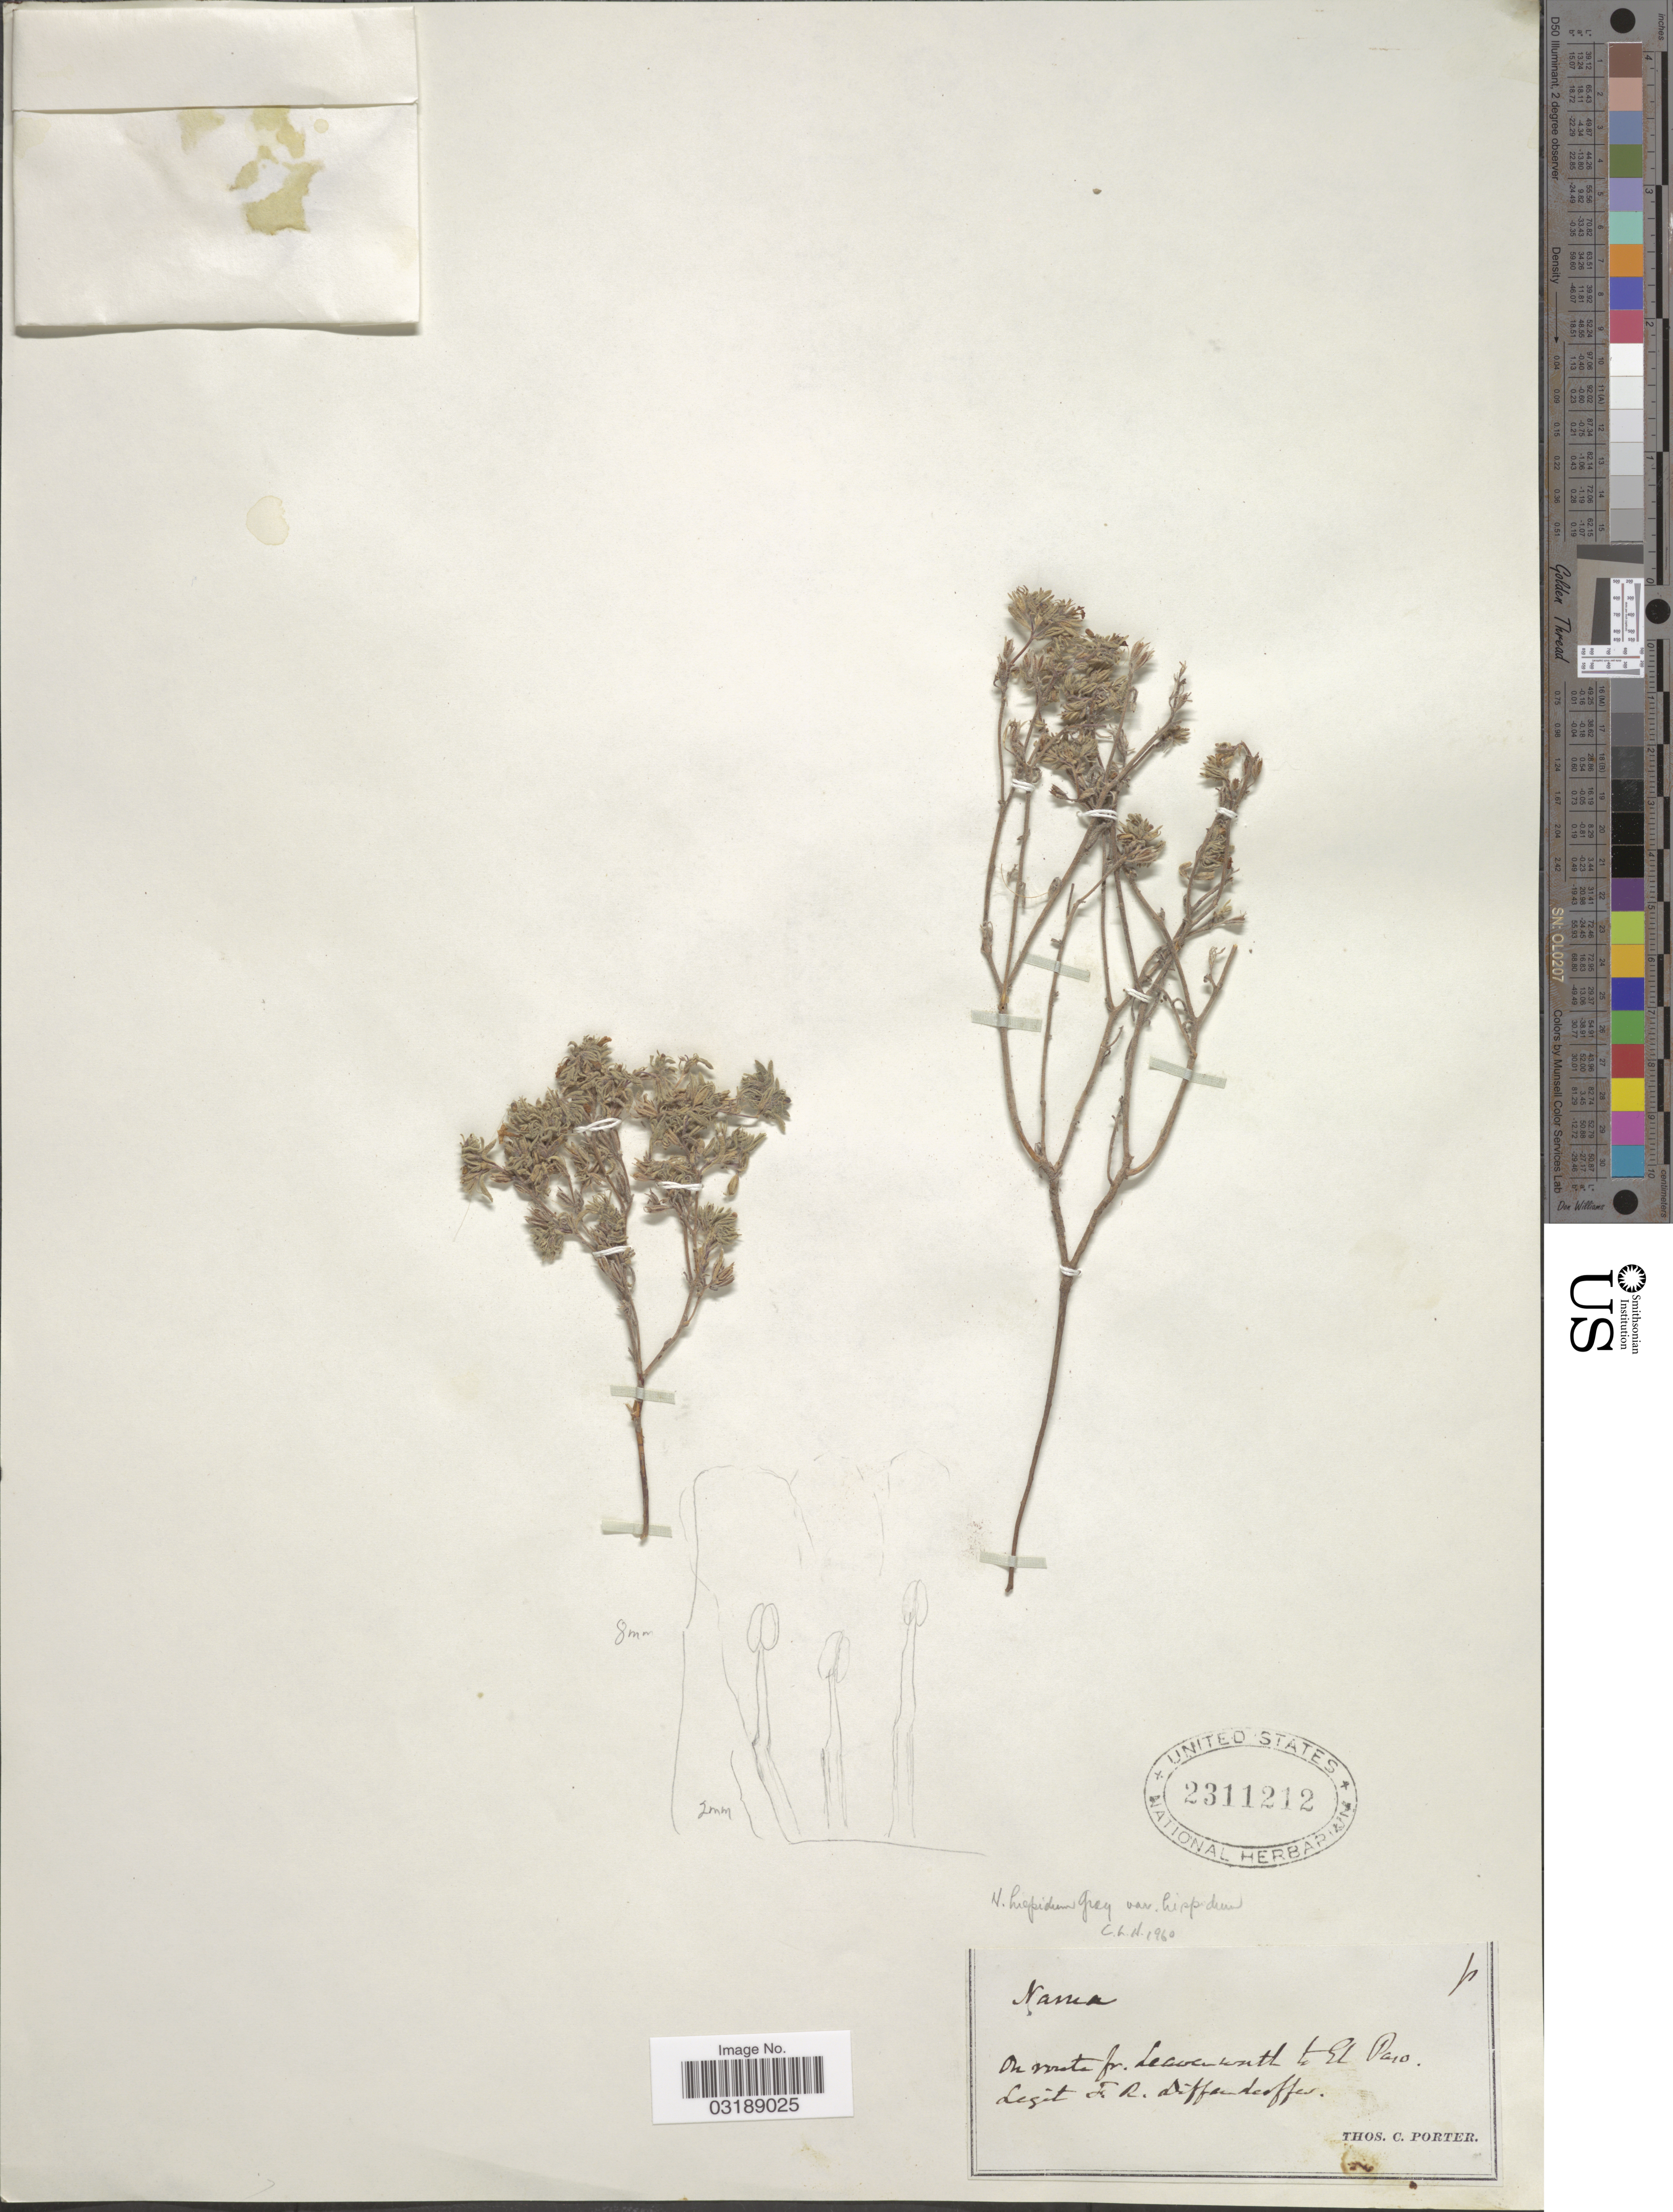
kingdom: Plantae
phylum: Tracheophyta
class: Magnoliopsida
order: Boraginales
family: Namaceae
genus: Nama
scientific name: Nama hispida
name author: A. Gray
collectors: F. Diffenderffer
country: United States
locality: On route Ft. Leavenworth to El Paso.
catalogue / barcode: US 2311212